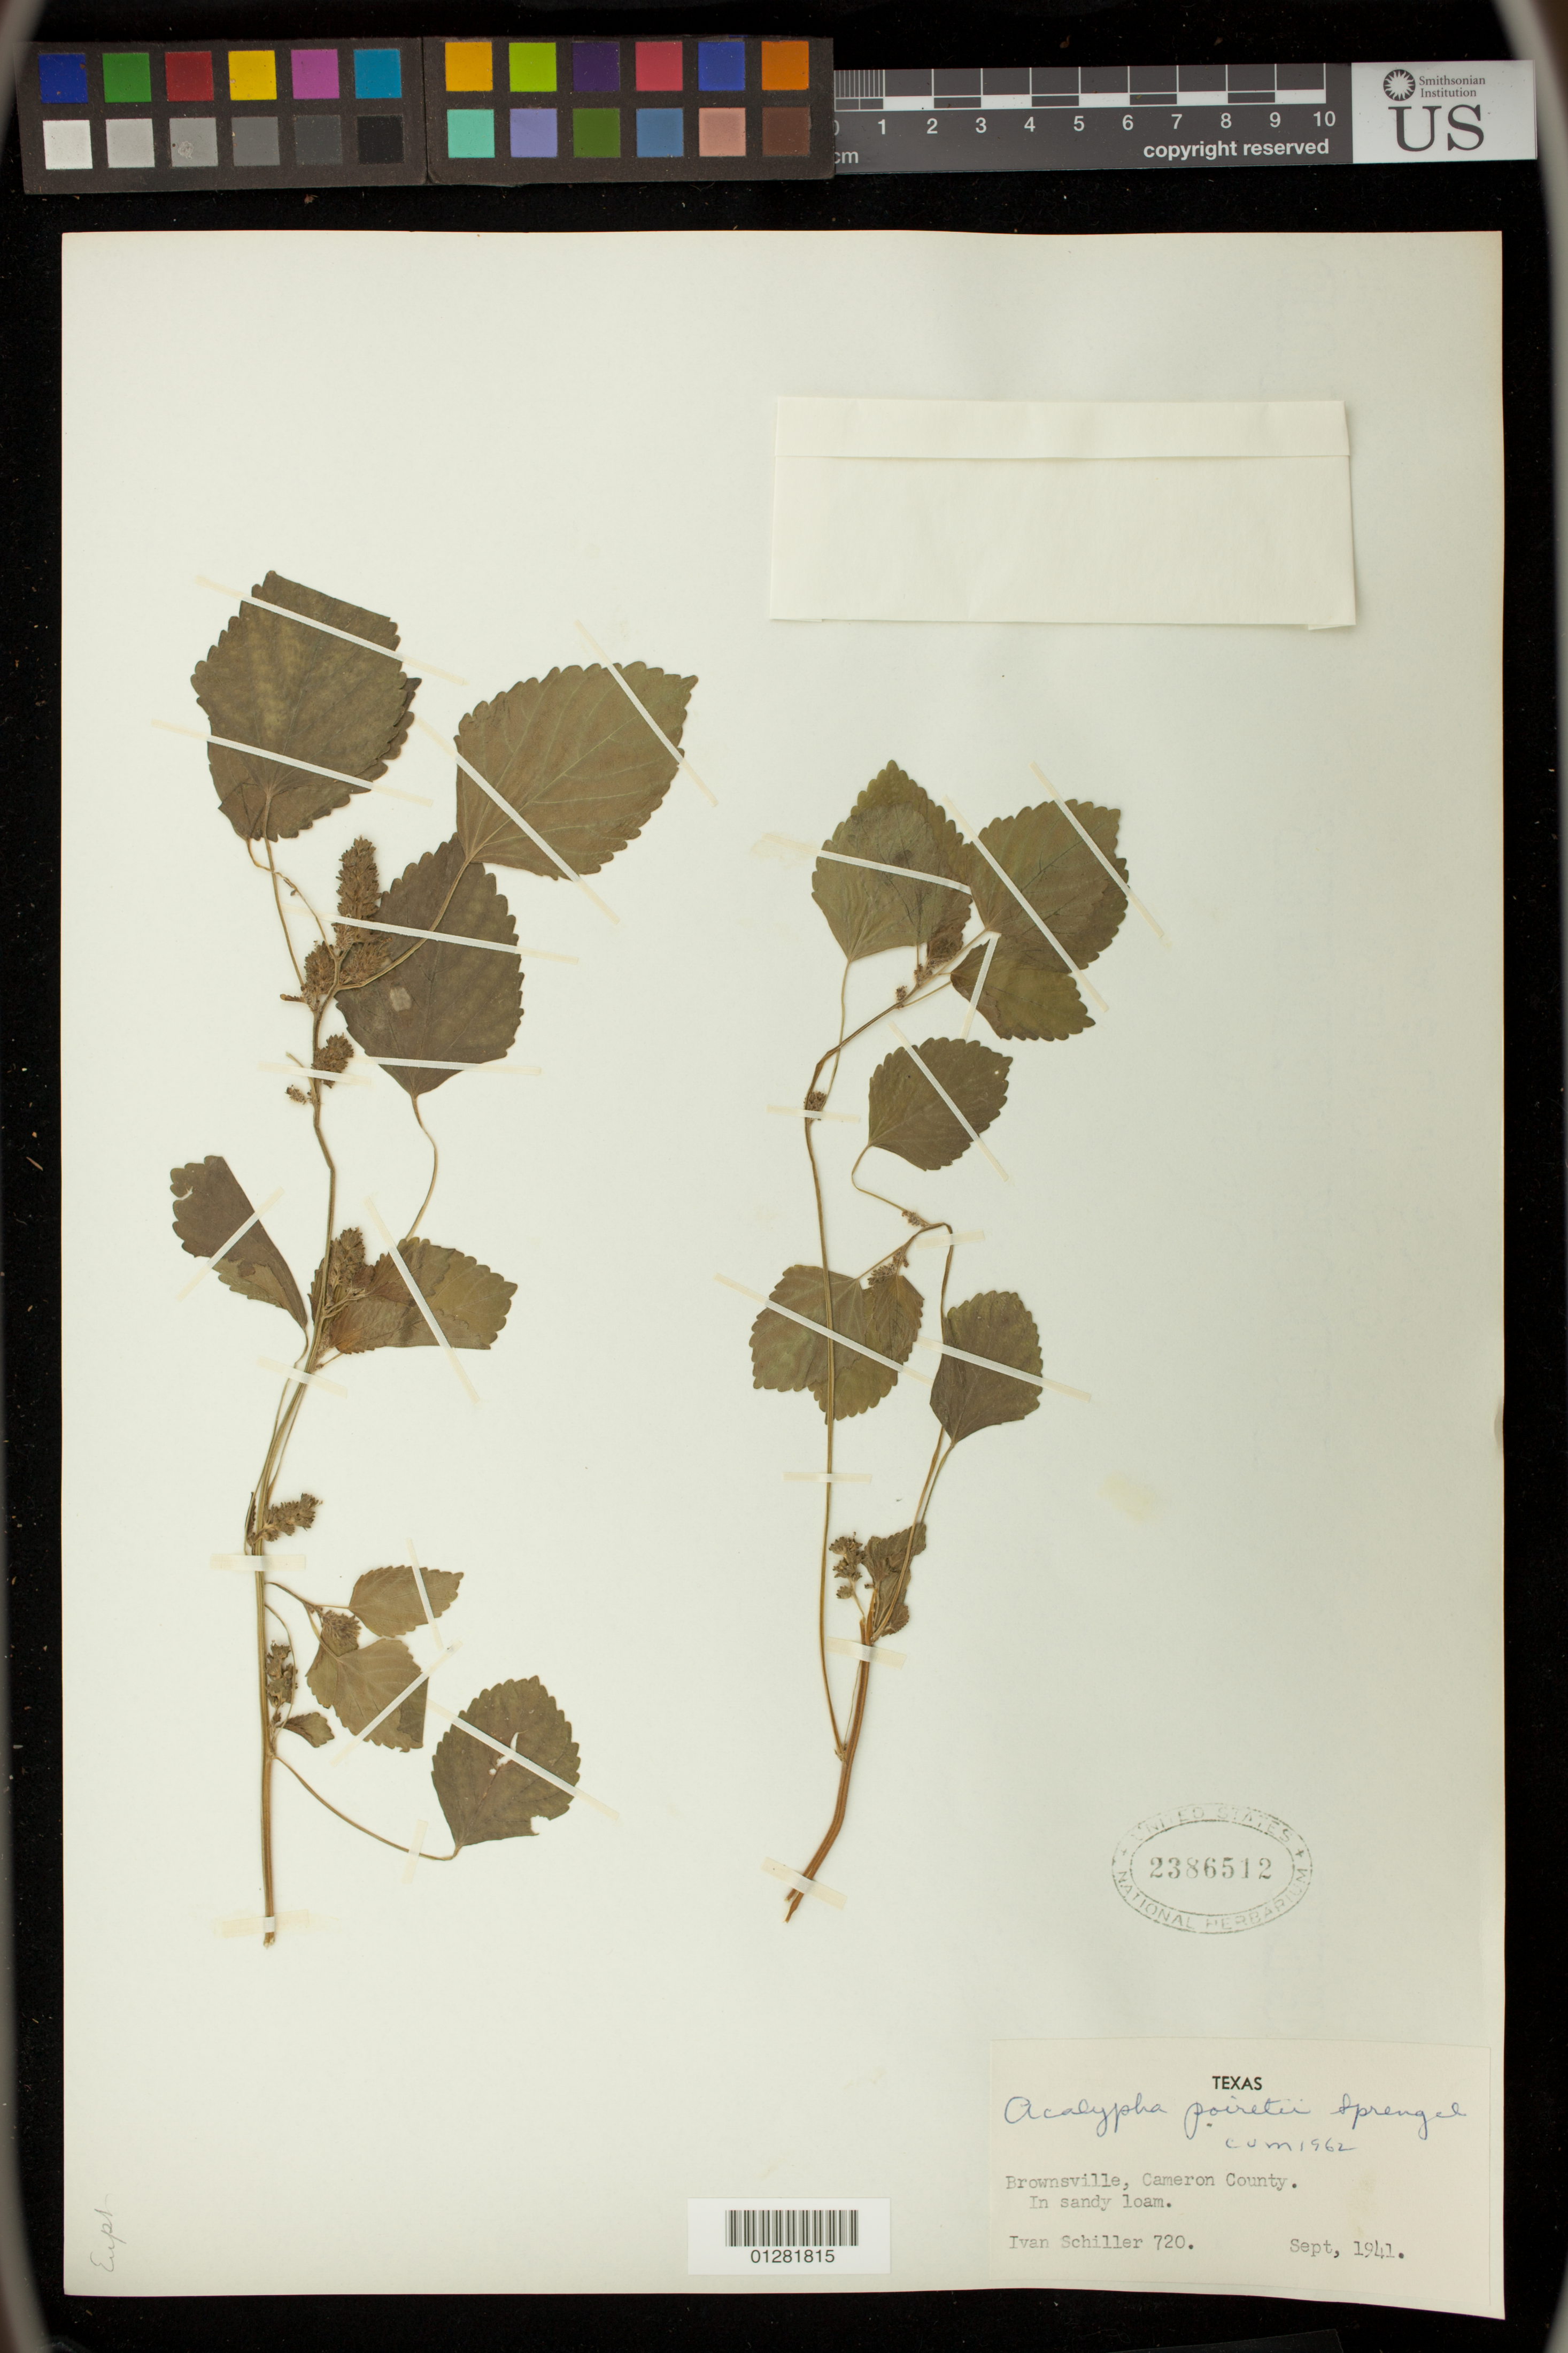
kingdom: Plantae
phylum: Tracheophyta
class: Magnoliopsida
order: Malpighiales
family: Euphorbiaceae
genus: Acalypha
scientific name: Acalypha pringlei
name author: S. Watson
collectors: I. Schiller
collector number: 720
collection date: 1941-09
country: United States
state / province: Texas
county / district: Cameron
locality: Brownsville, Cameron County.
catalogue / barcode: US 2386512